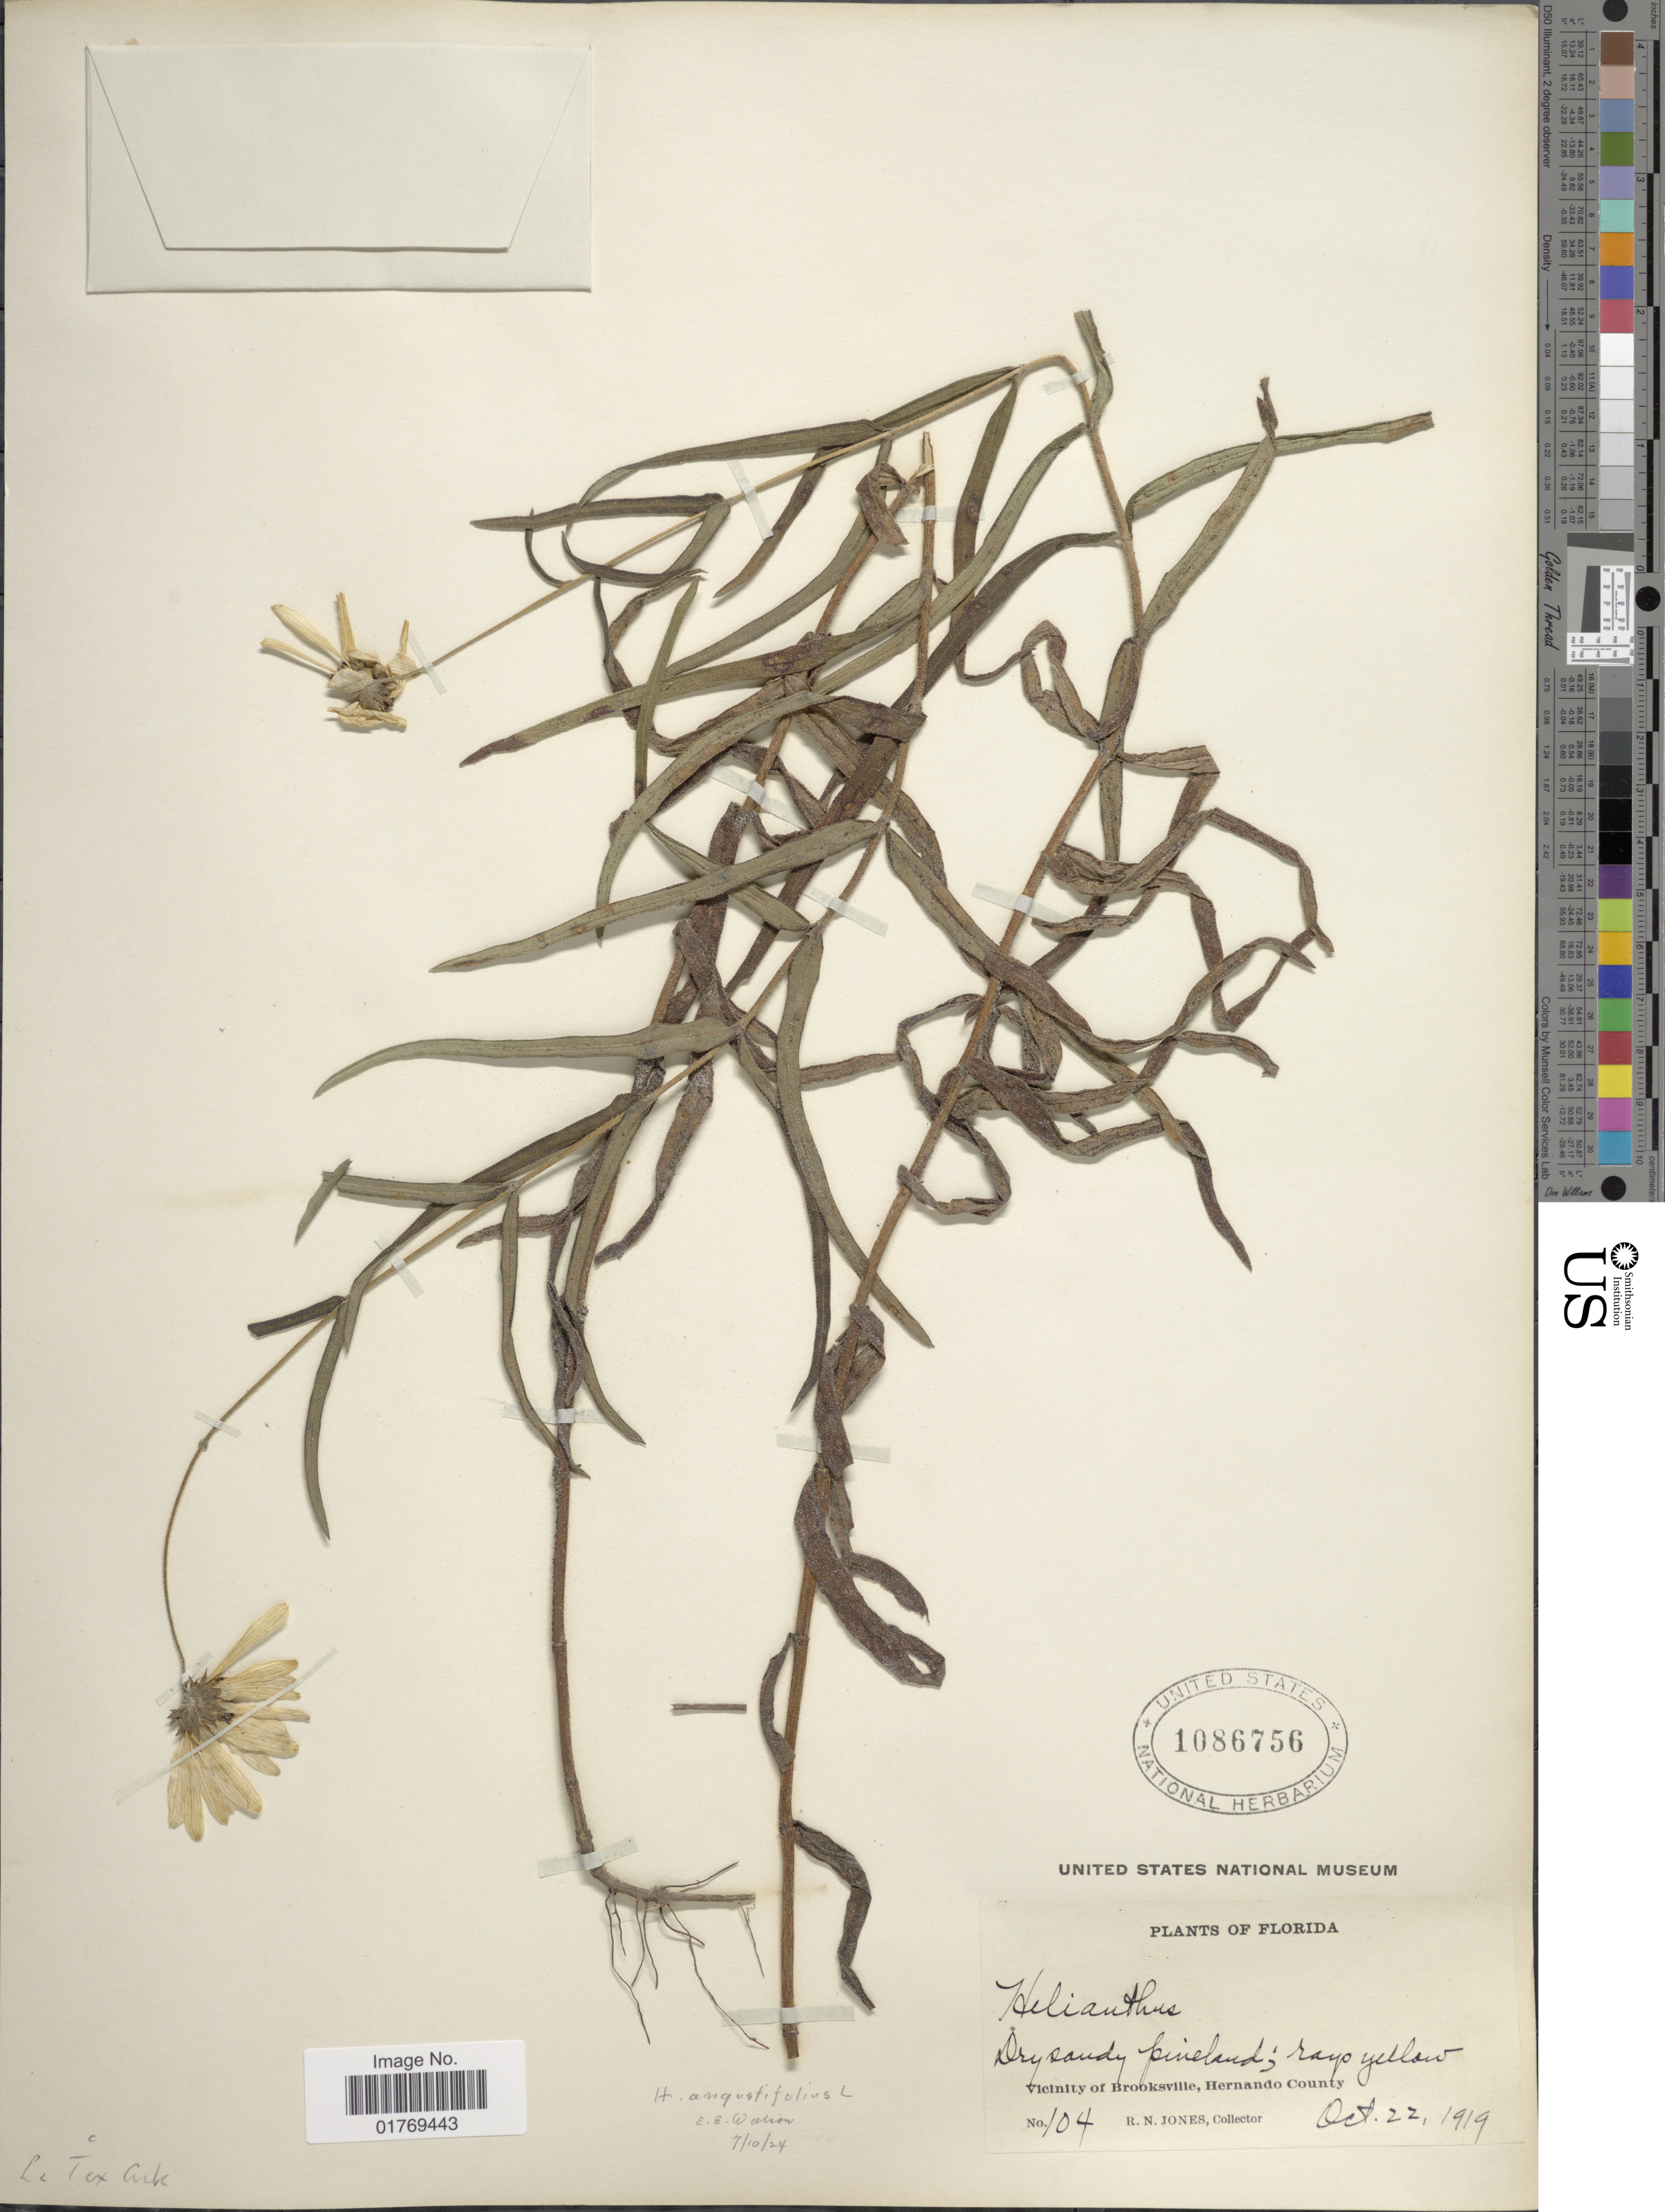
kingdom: Plantae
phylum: Tracheophyta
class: Magnoliopsida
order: Asterales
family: Asteraceae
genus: Helianthus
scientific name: Helianthus angustifolius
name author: L.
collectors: R. N. Jones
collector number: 104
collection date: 1919-10-22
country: United States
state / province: Florida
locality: Vicinity of Brooksville, Hernando County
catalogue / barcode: US 1086756